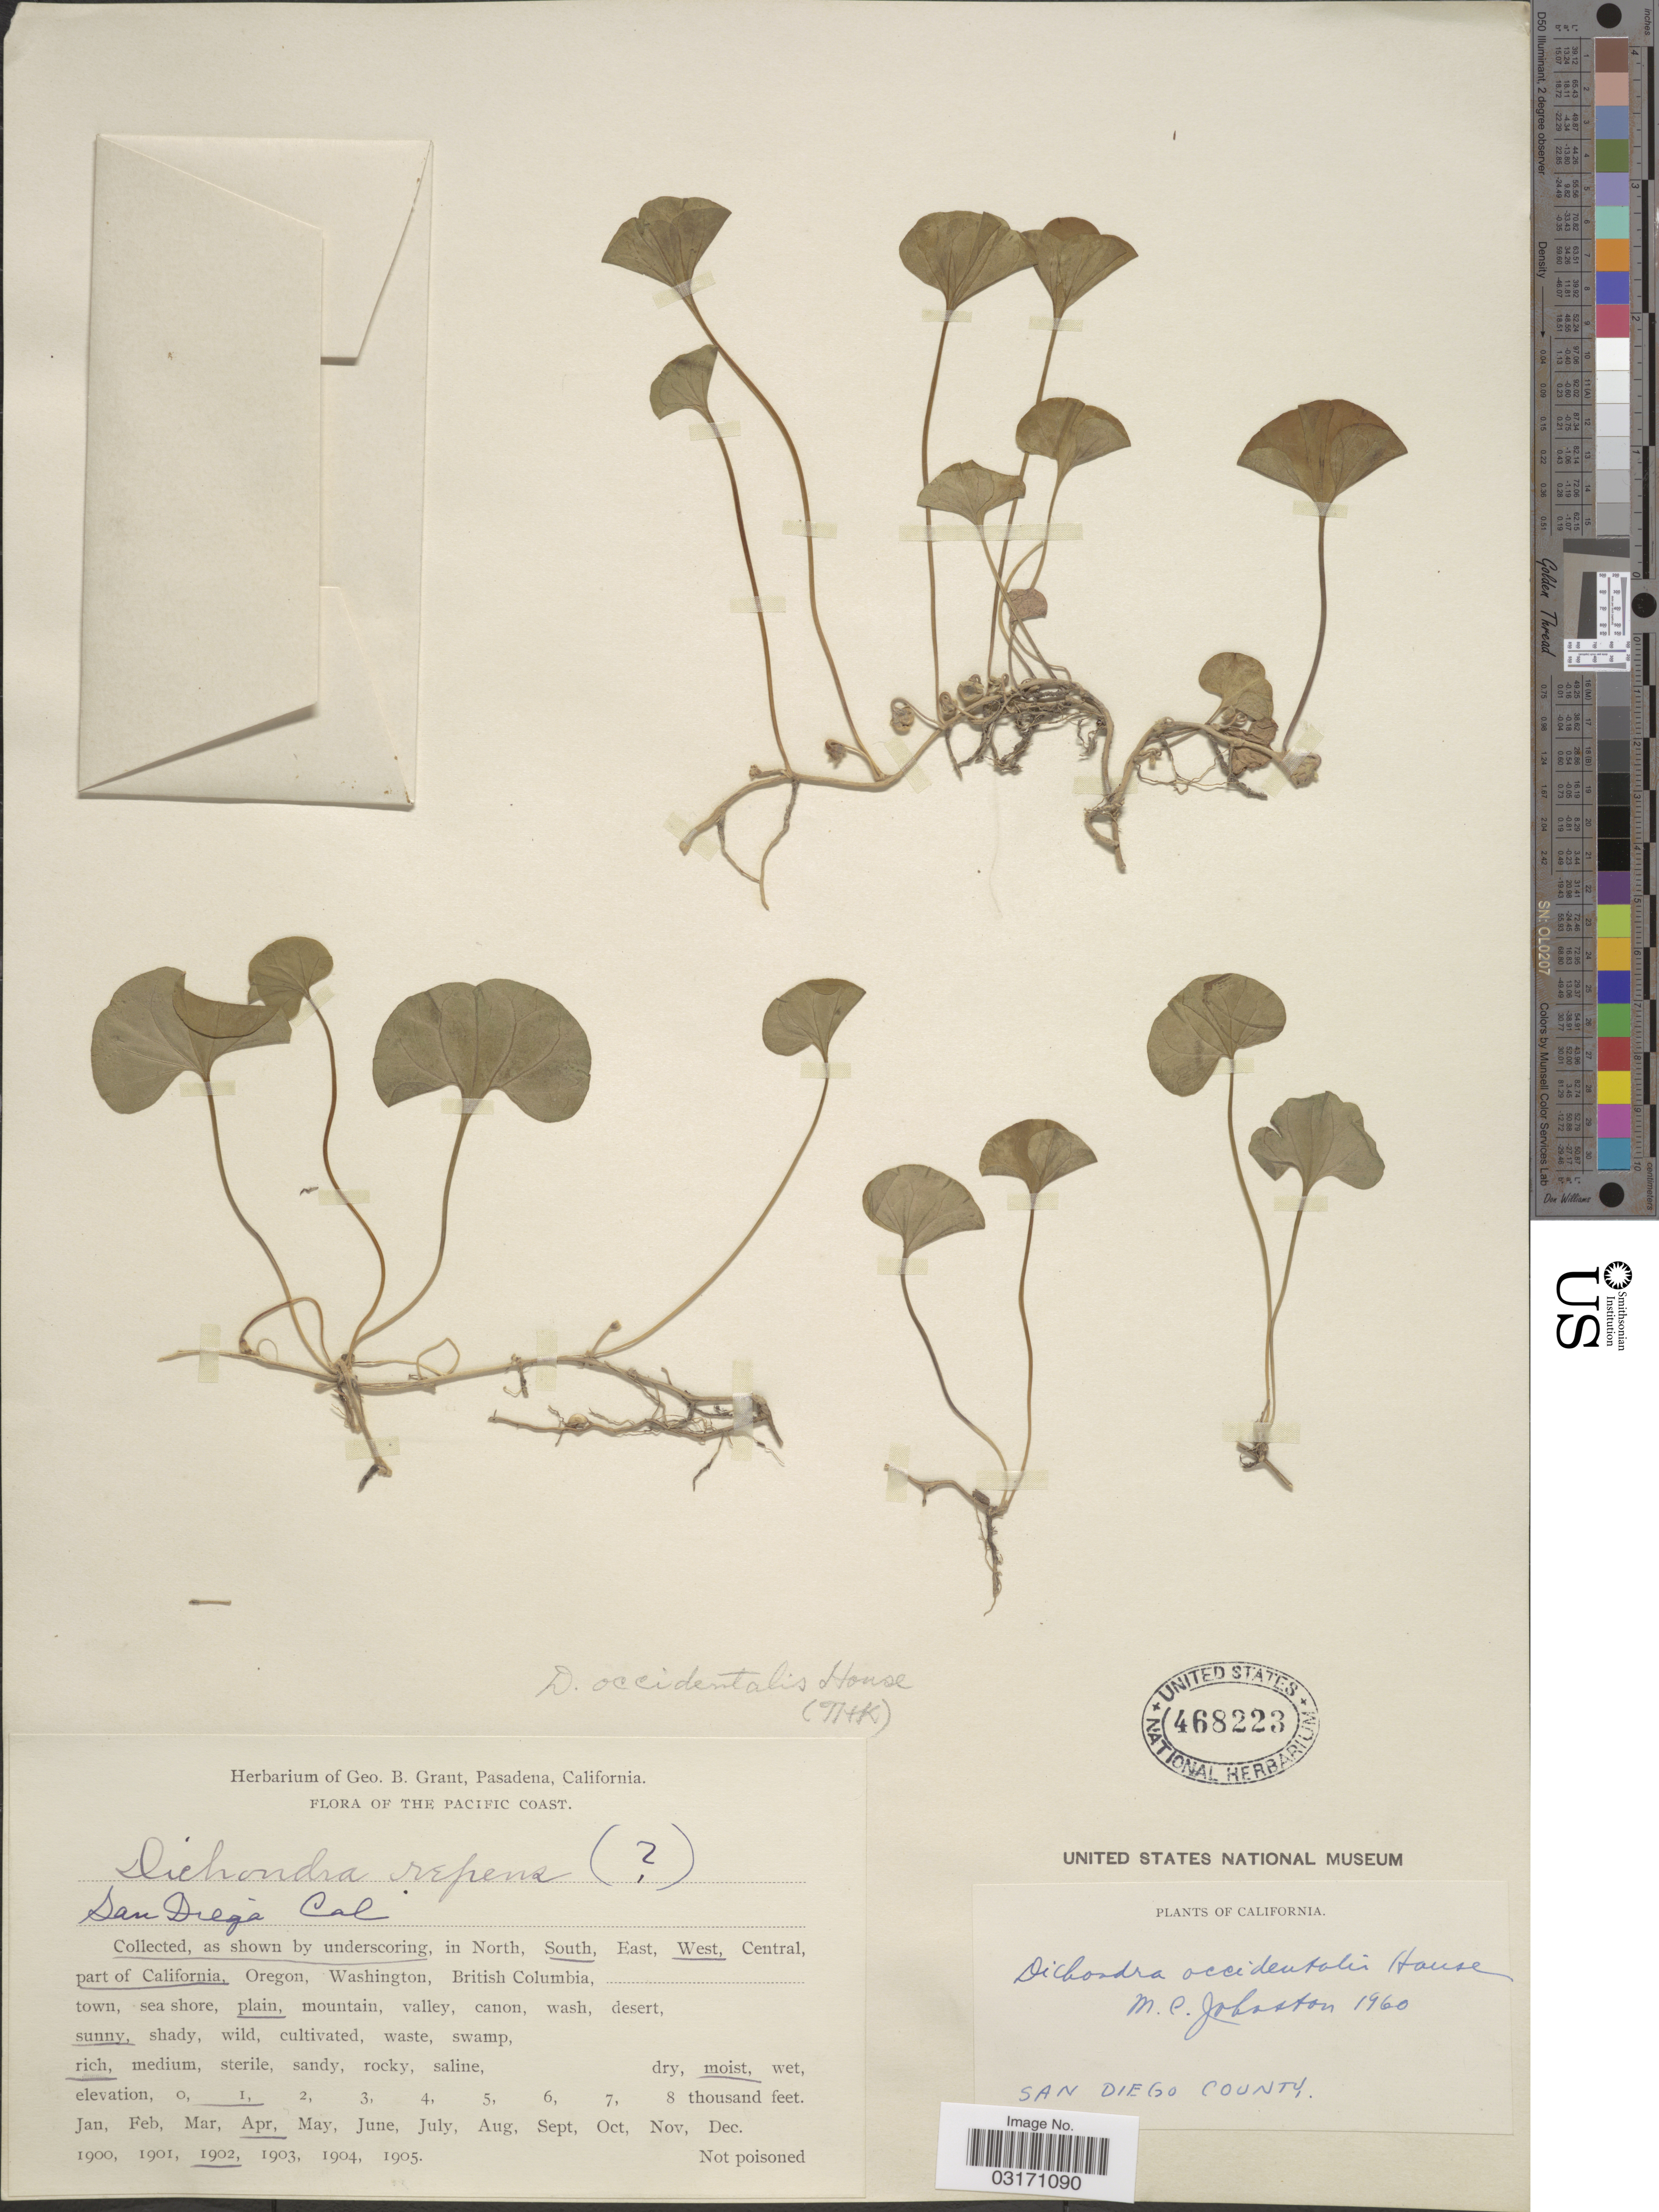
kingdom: Plantae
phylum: Tracheophyta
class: Magnoliopsida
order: Solanales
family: Convolvulaceae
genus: Dichondra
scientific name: Dichondra occidentalis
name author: House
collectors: ex herb. Geo. B. Grant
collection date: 1902-04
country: United States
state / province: California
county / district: San Diego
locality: Pacific Coast. South, West part of California. San Diego.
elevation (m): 305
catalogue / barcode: US 468223